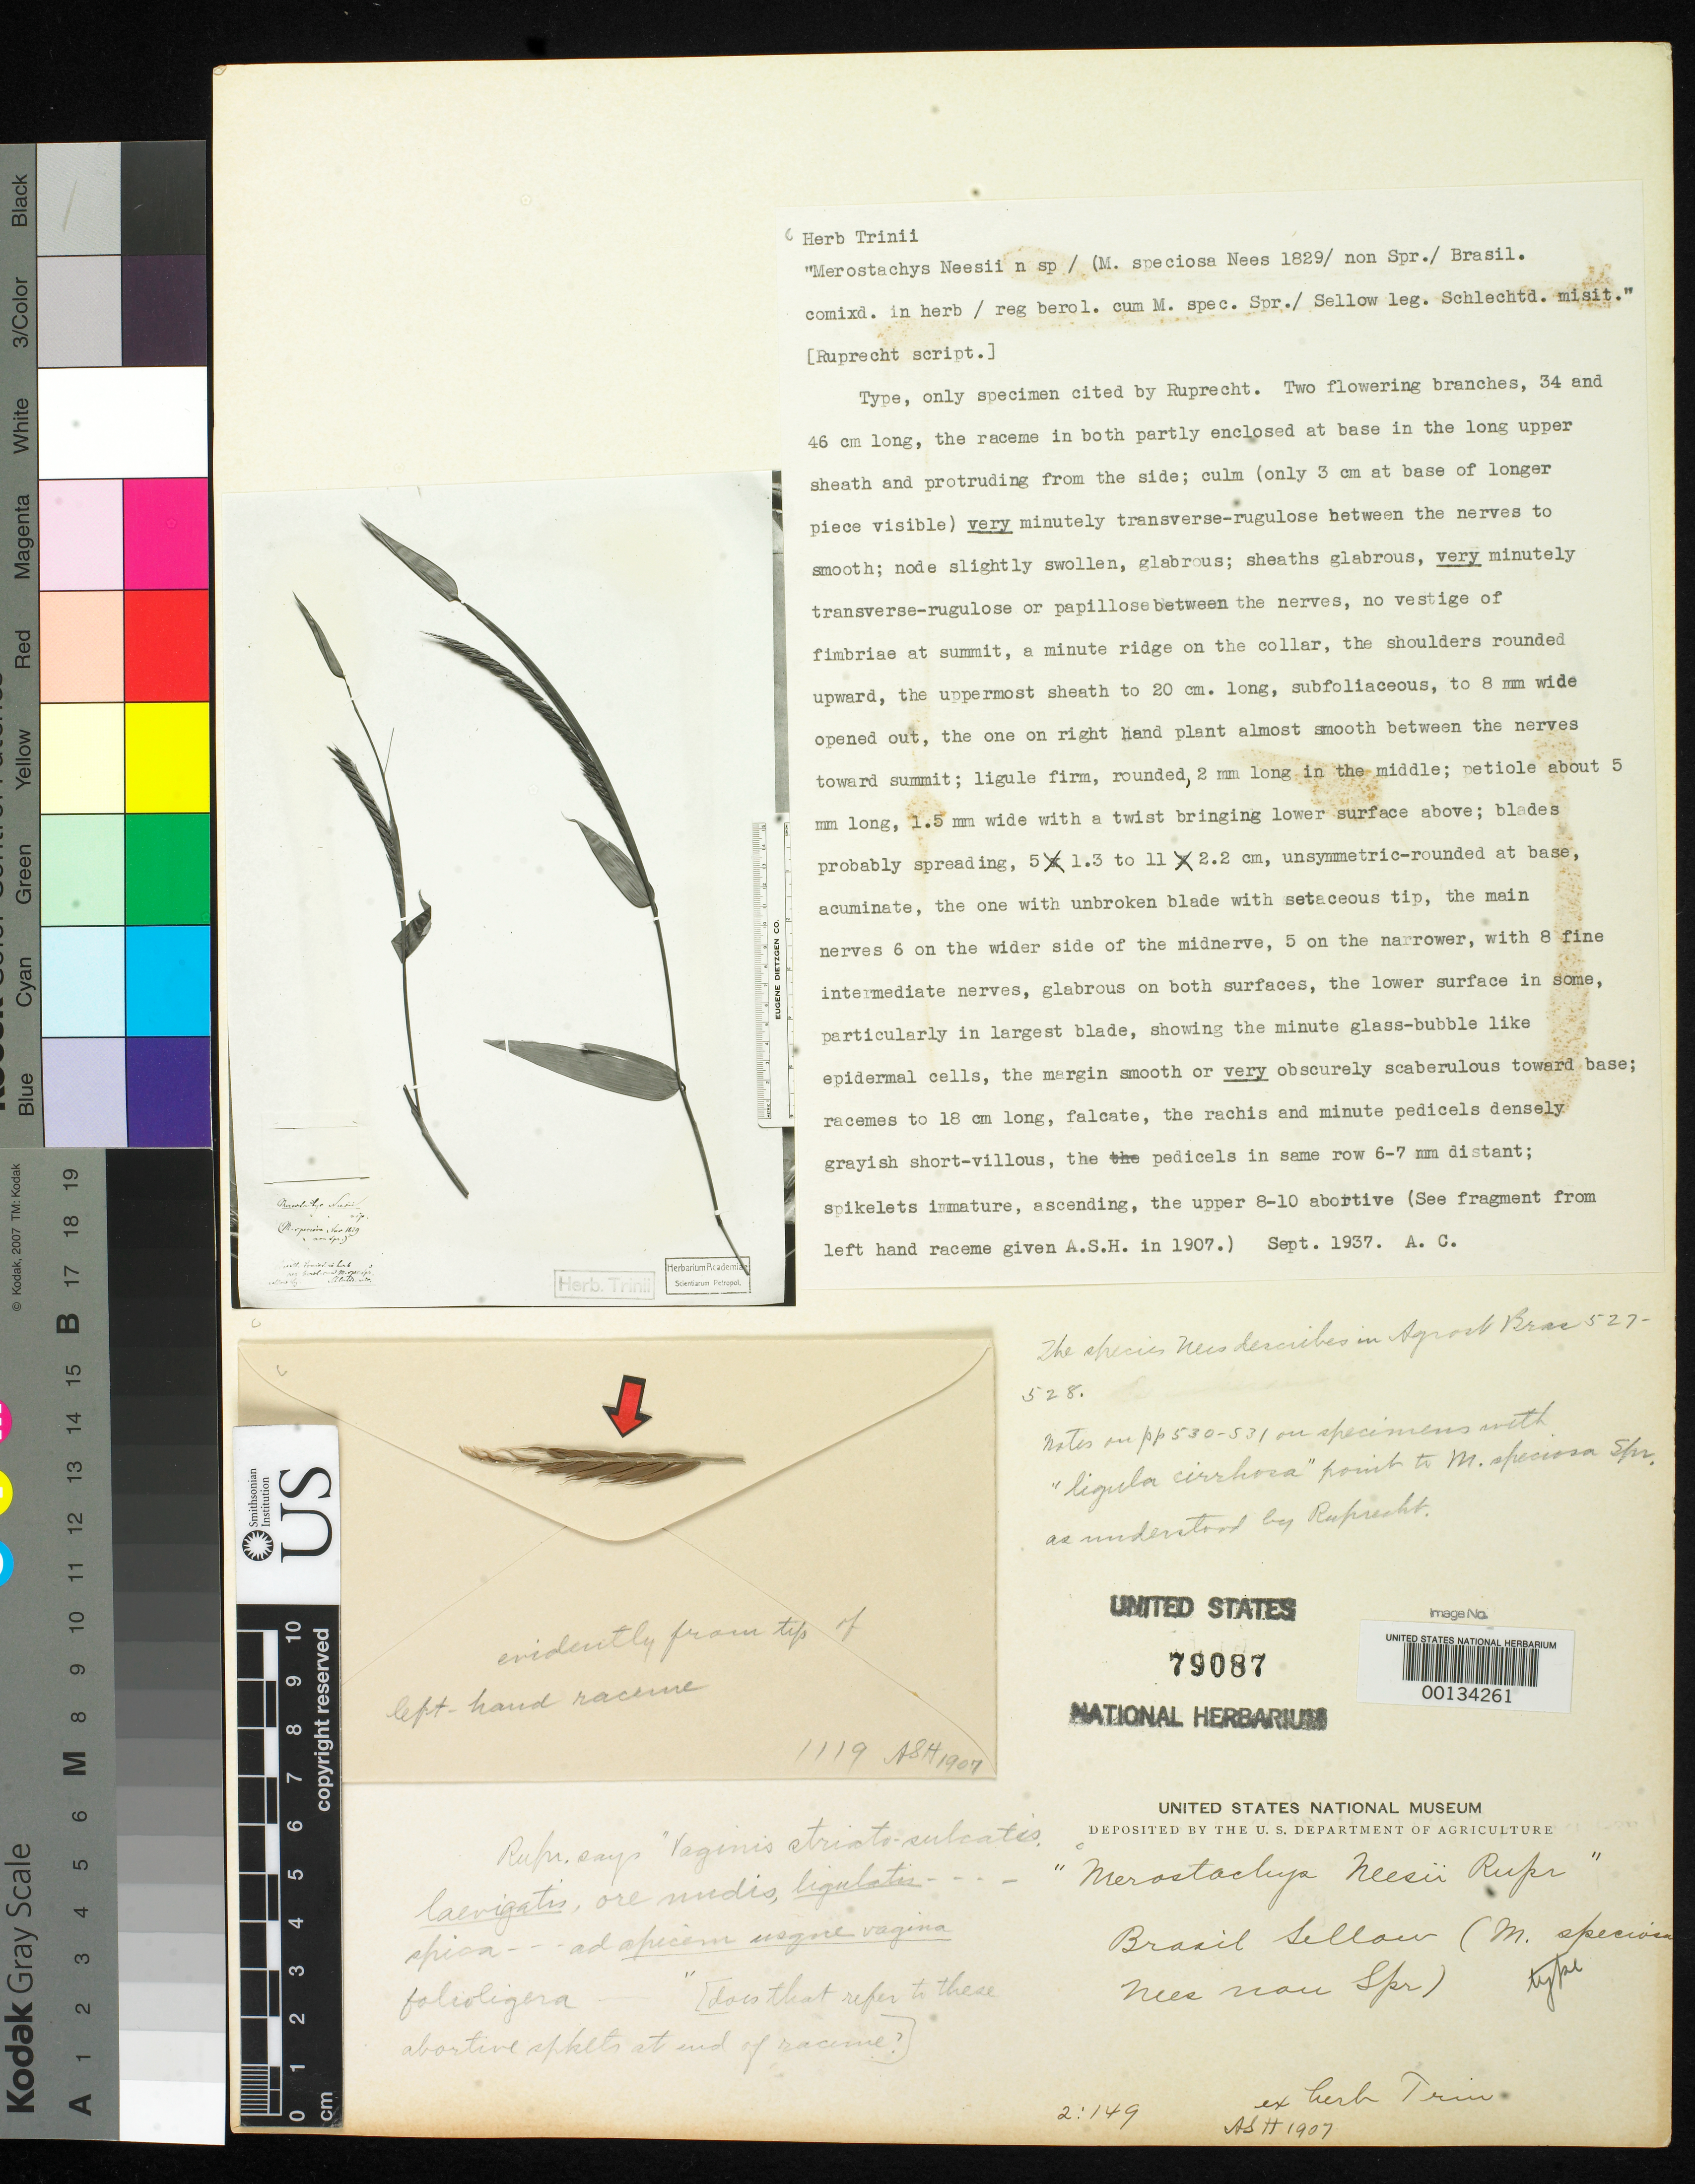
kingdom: Plantae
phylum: Tracheophyta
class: Liliopsida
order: Poales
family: Poaceae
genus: Merostachys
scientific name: Merostachys neesii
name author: Rupr.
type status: Type Collection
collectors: F. Sellow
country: Brazil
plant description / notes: Photograph and fragmentary material of type specimen ex herb. Trin.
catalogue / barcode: US 79087